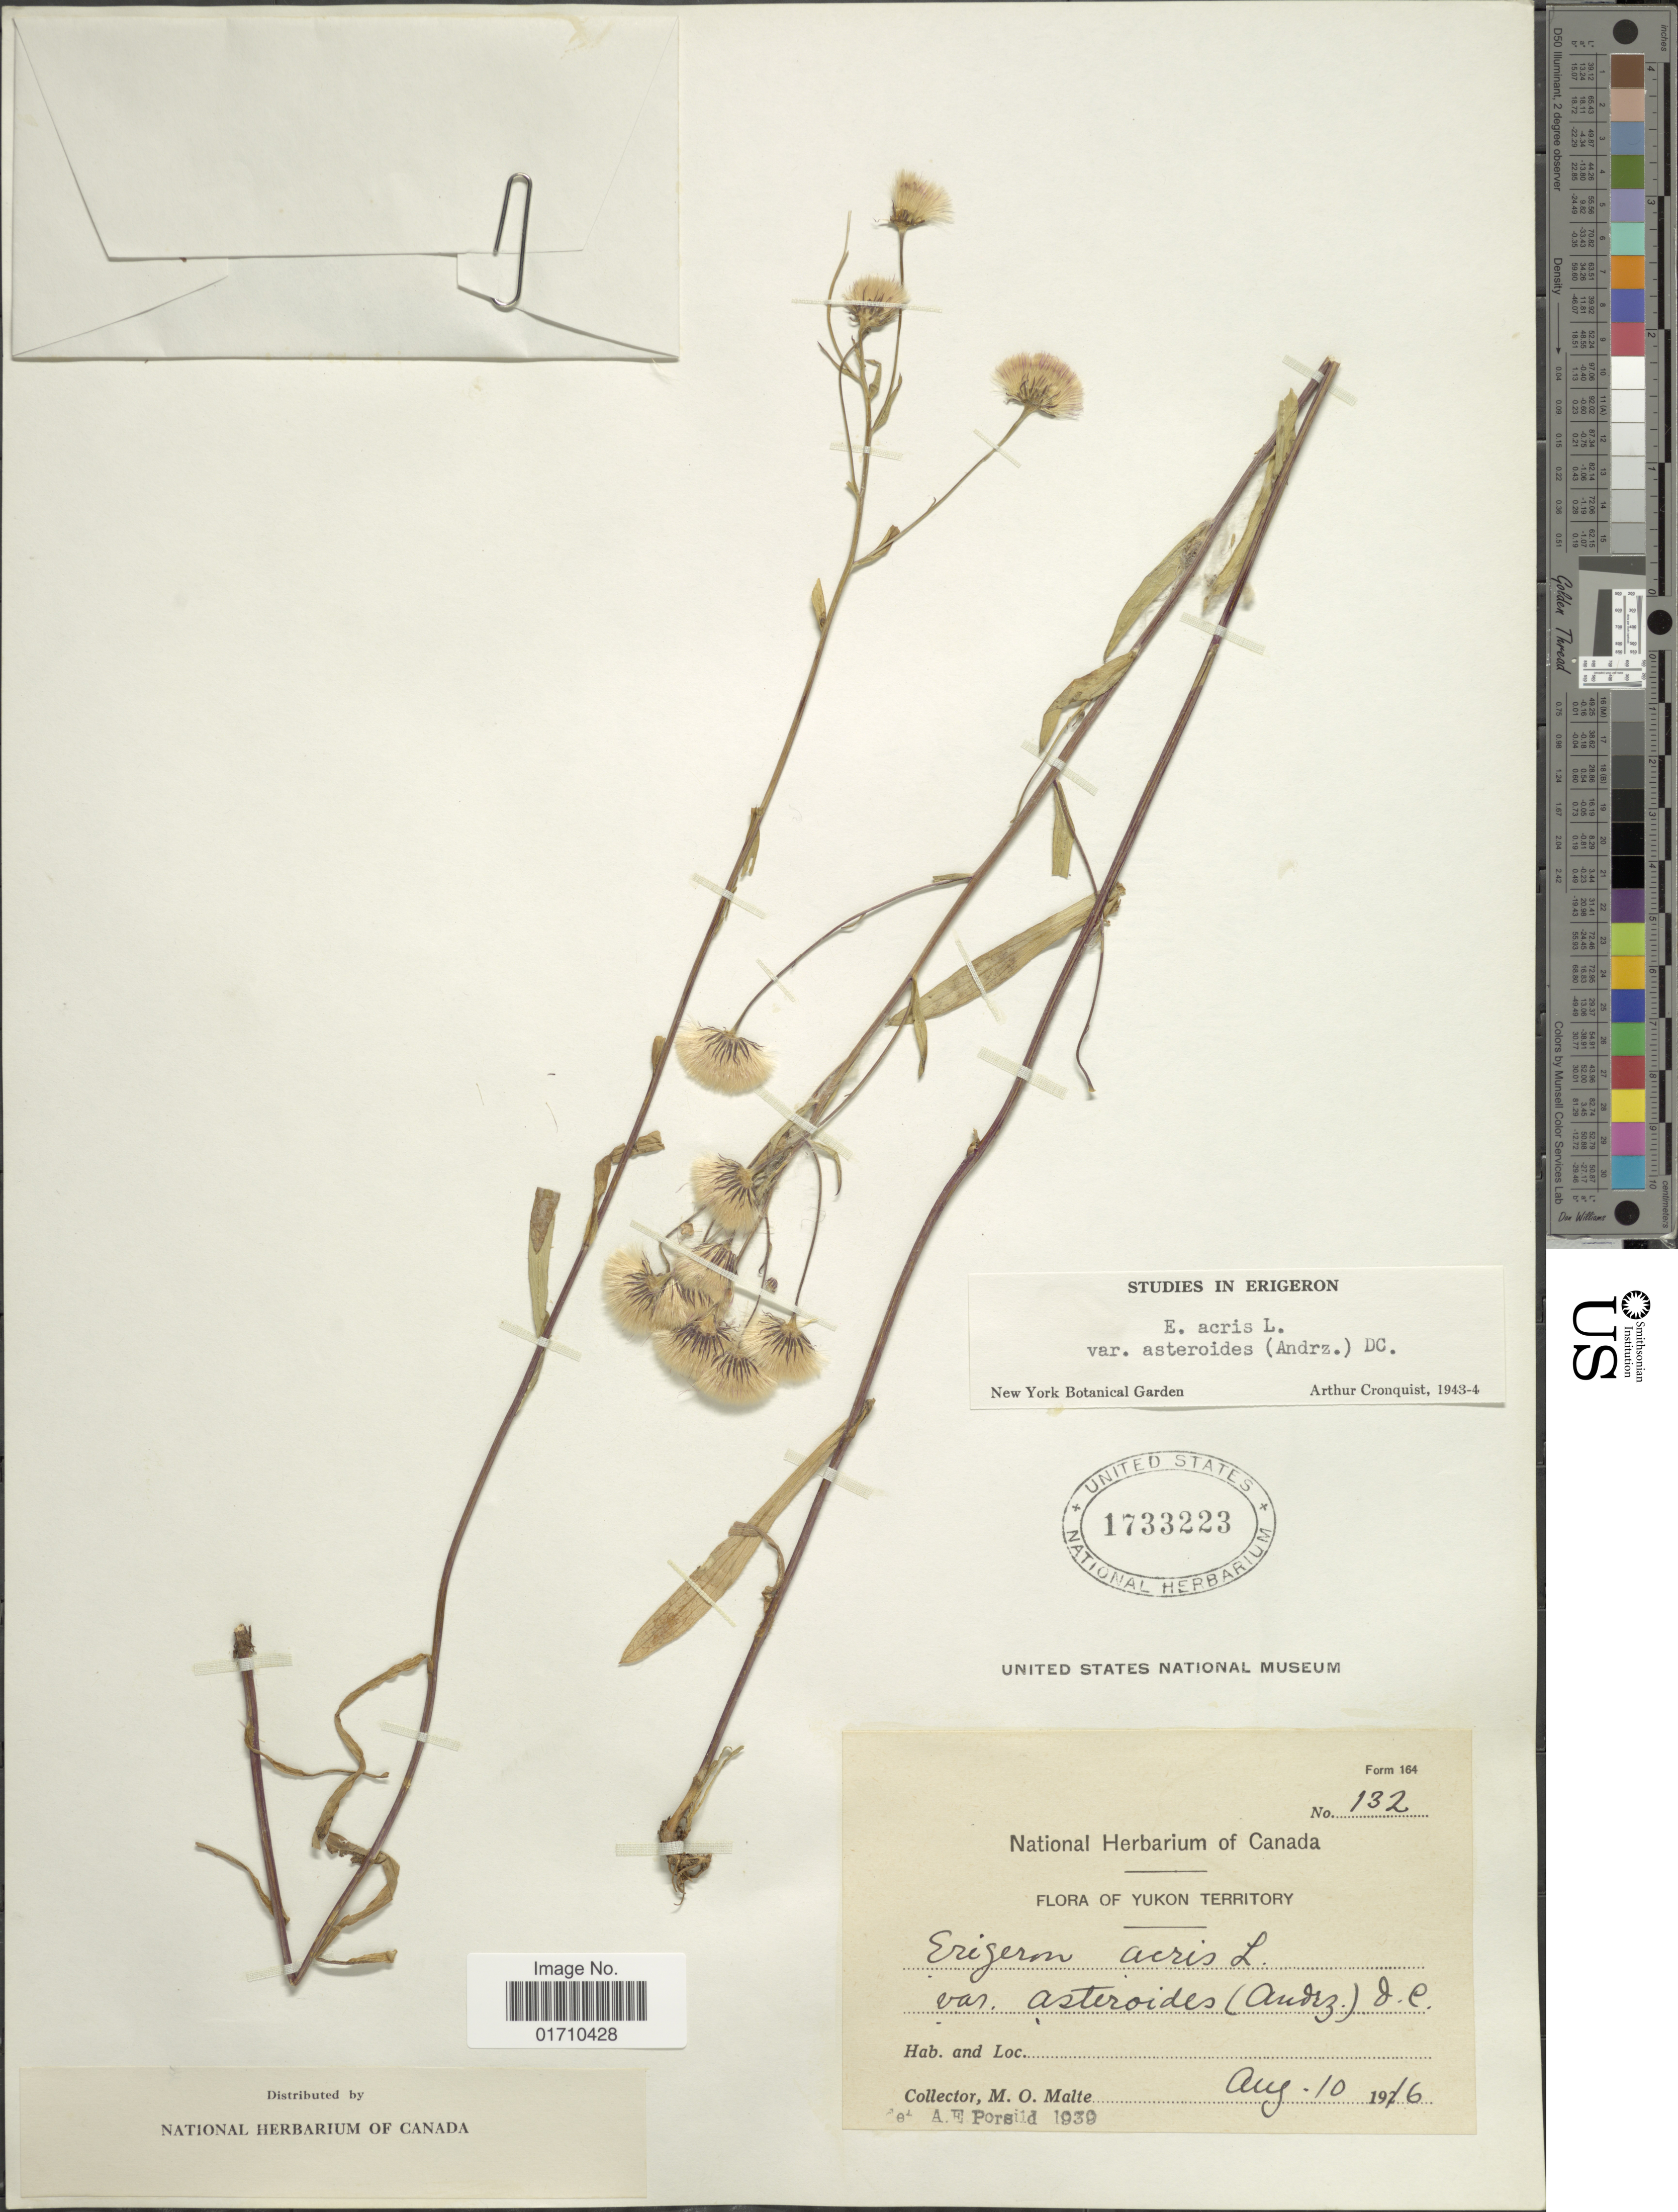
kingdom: Plantae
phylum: Tracheophyta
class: Magnoliopsida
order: Asterales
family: Asteraceae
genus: Erigeron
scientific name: Erigeron acris var. asteroides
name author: (Andrz.) DC.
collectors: M. O. Malte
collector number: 132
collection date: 1916-08-10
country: Canada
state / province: Yukon Territory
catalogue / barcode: US 1733223